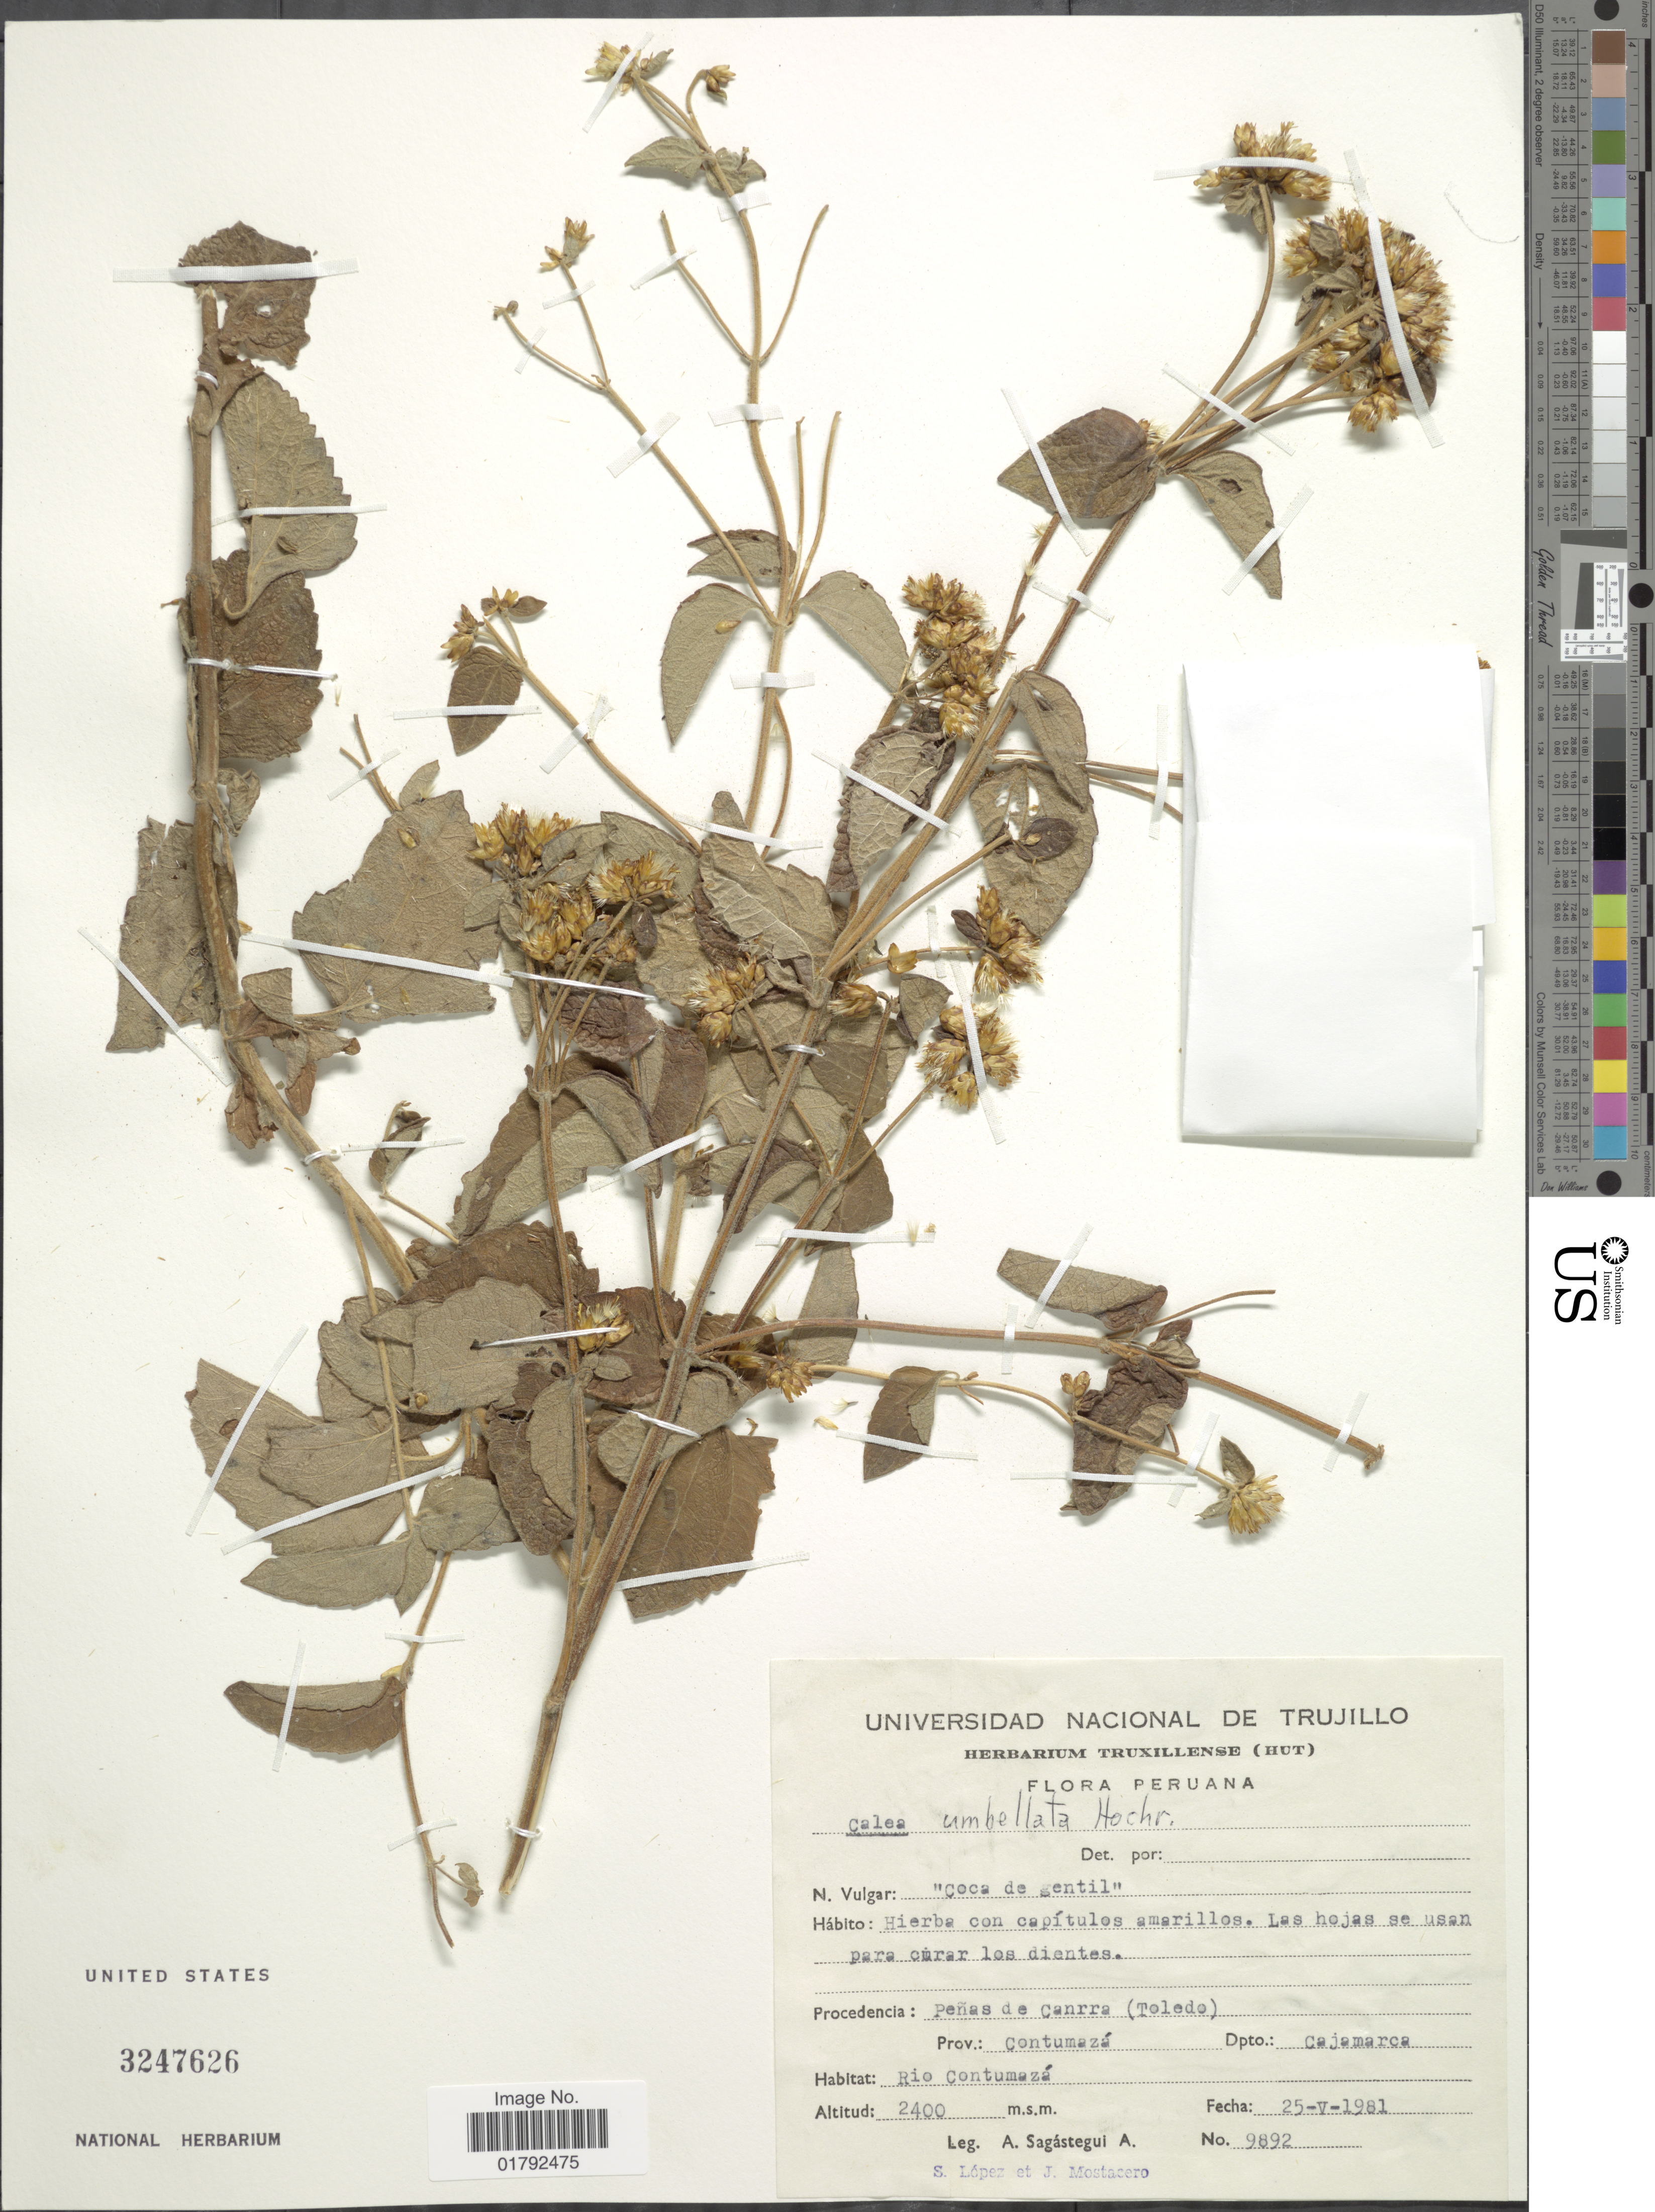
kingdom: Plantae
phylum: Tracheophyta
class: Magnoliopsida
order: Asterales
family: Asteraceae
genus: Calea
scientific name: Calea umbellulata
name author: Hochr.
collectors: A. Sagástegui A., S. Lopez & J. Mostacero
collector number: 9892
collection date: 1981-05-25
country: Peru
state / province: Cajamarca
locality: Peñas de Carrra (Toledo), Prov.: Contumaza, Rio Contumaza.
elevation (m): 2400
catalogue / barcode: US 3247626